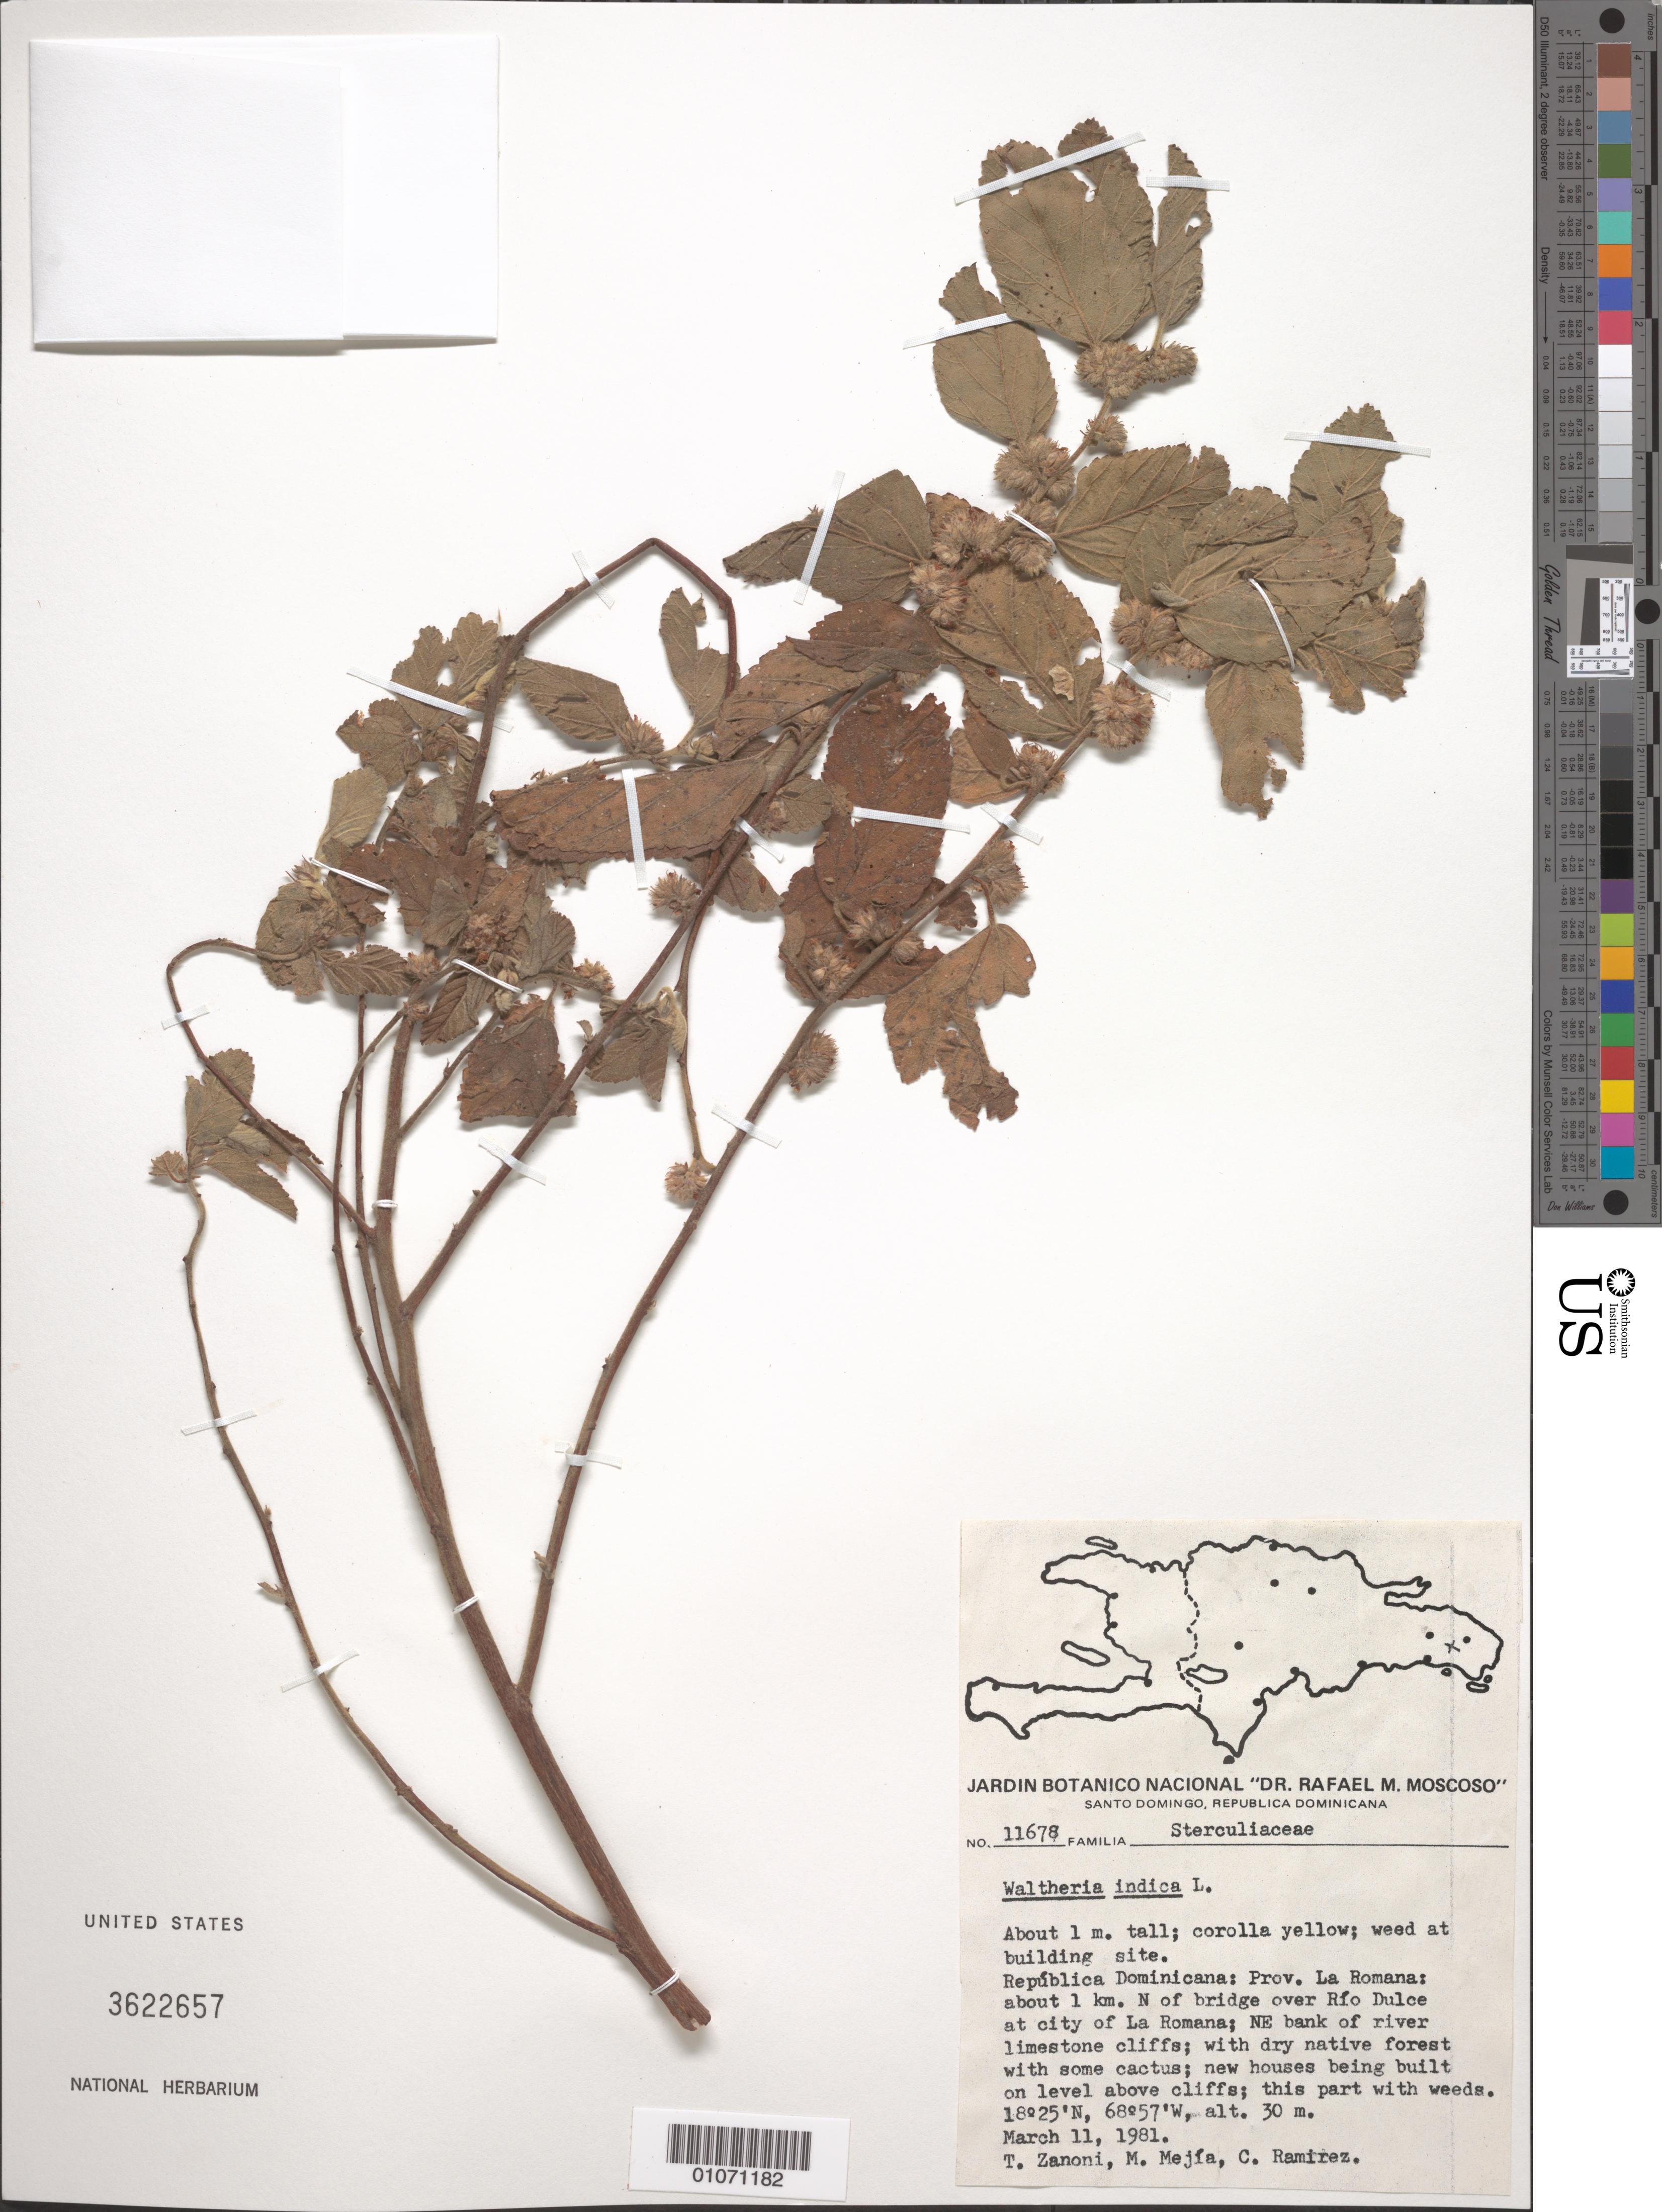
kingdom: Plantae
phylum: Tracheophyta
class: Magnoliopsida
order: Malvales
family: Malvaceae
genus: Waltheria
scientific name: Waltheria indica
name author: L.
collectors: T. A. Zanoni, M. Mejia & C. Ramirez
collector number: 11678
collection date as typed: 11 Mar 1981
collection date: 1981-03-11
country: Dominican Republic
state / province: La Romana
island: Hispaniola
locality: Río Dulce, about 1 km N of bridge at city of La Romana; NE bank of river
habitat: NE bank of river limestone cliffs, with dry native forest with some cactus; new houses being built on level above cliffs; this part with weeds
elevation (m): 30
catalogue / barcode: US 3622657